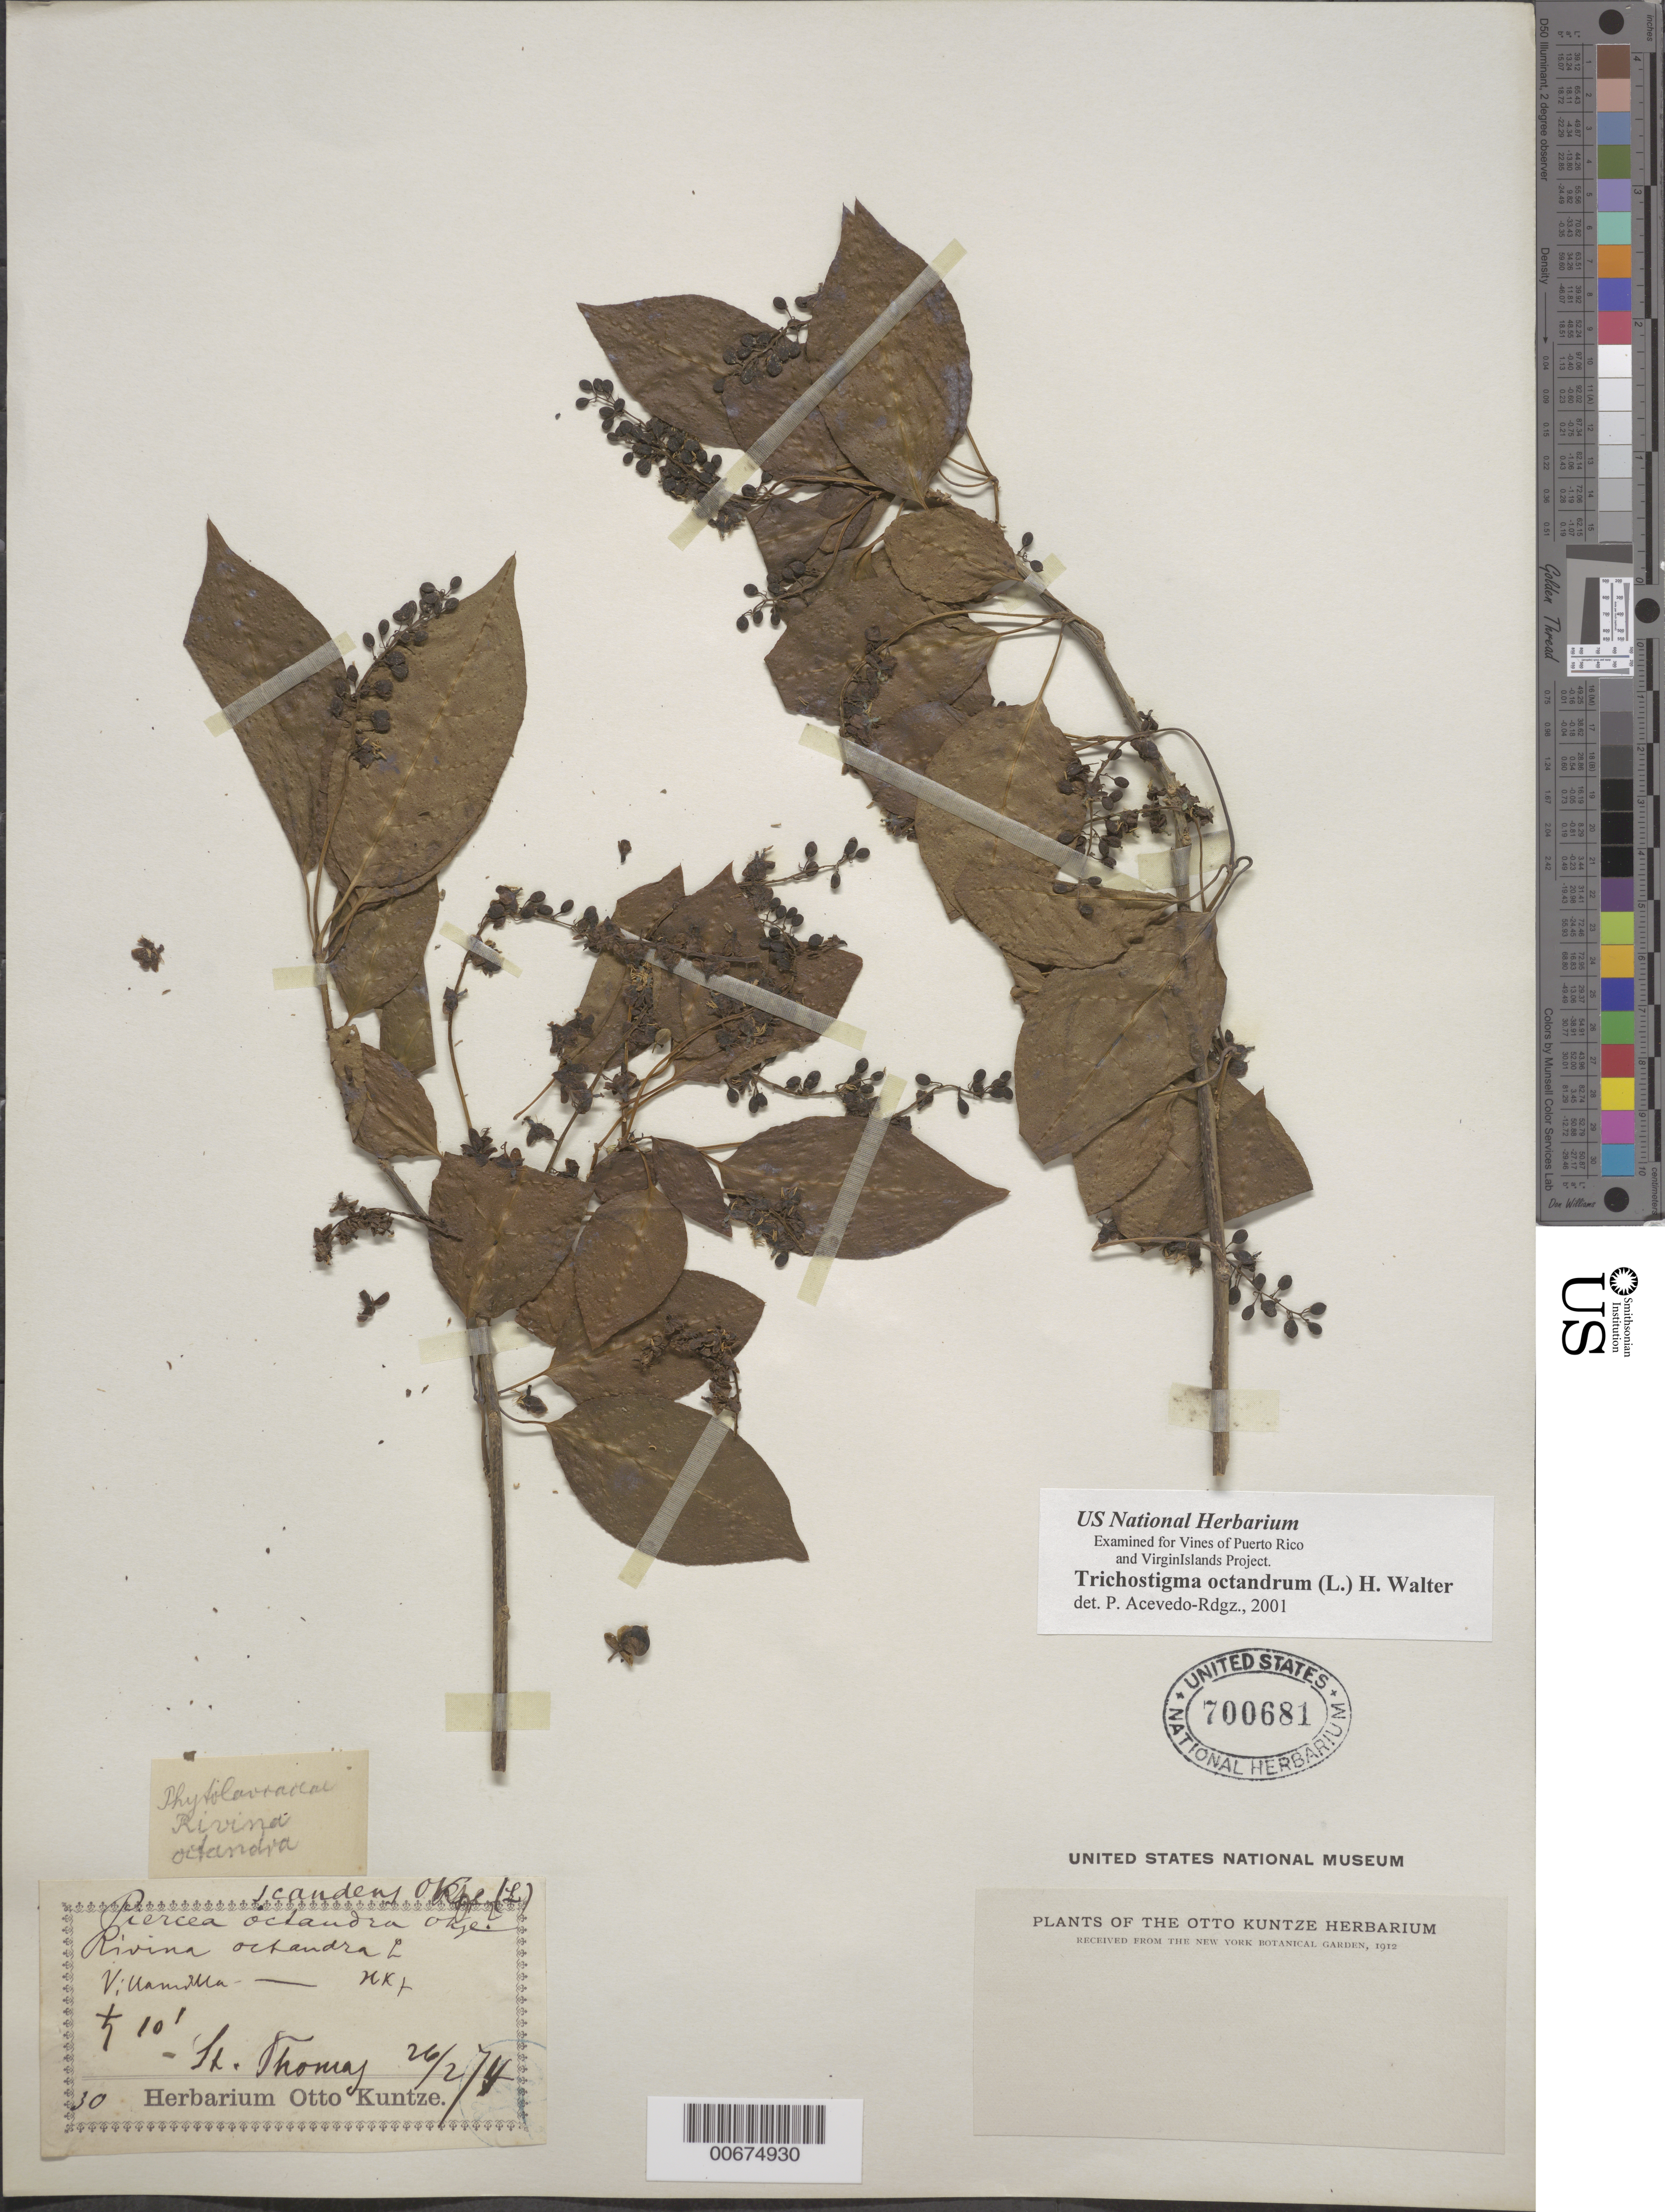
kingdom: Plantae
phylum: Tracheophyta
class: Magnoliopsida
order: Caryophyllales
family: Phytolaccaceae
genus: Trichostigma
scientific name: Trichostigma octandrum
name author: (L.) H. Walter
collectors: ex herb. Otto Kuntze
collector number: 30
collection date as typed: Transcribed d/m/y: 26/2/74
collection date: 1874-02-26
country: U.S. Virgin Islands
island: St. Thomas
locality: St. Thomas.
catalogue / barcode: US 700681